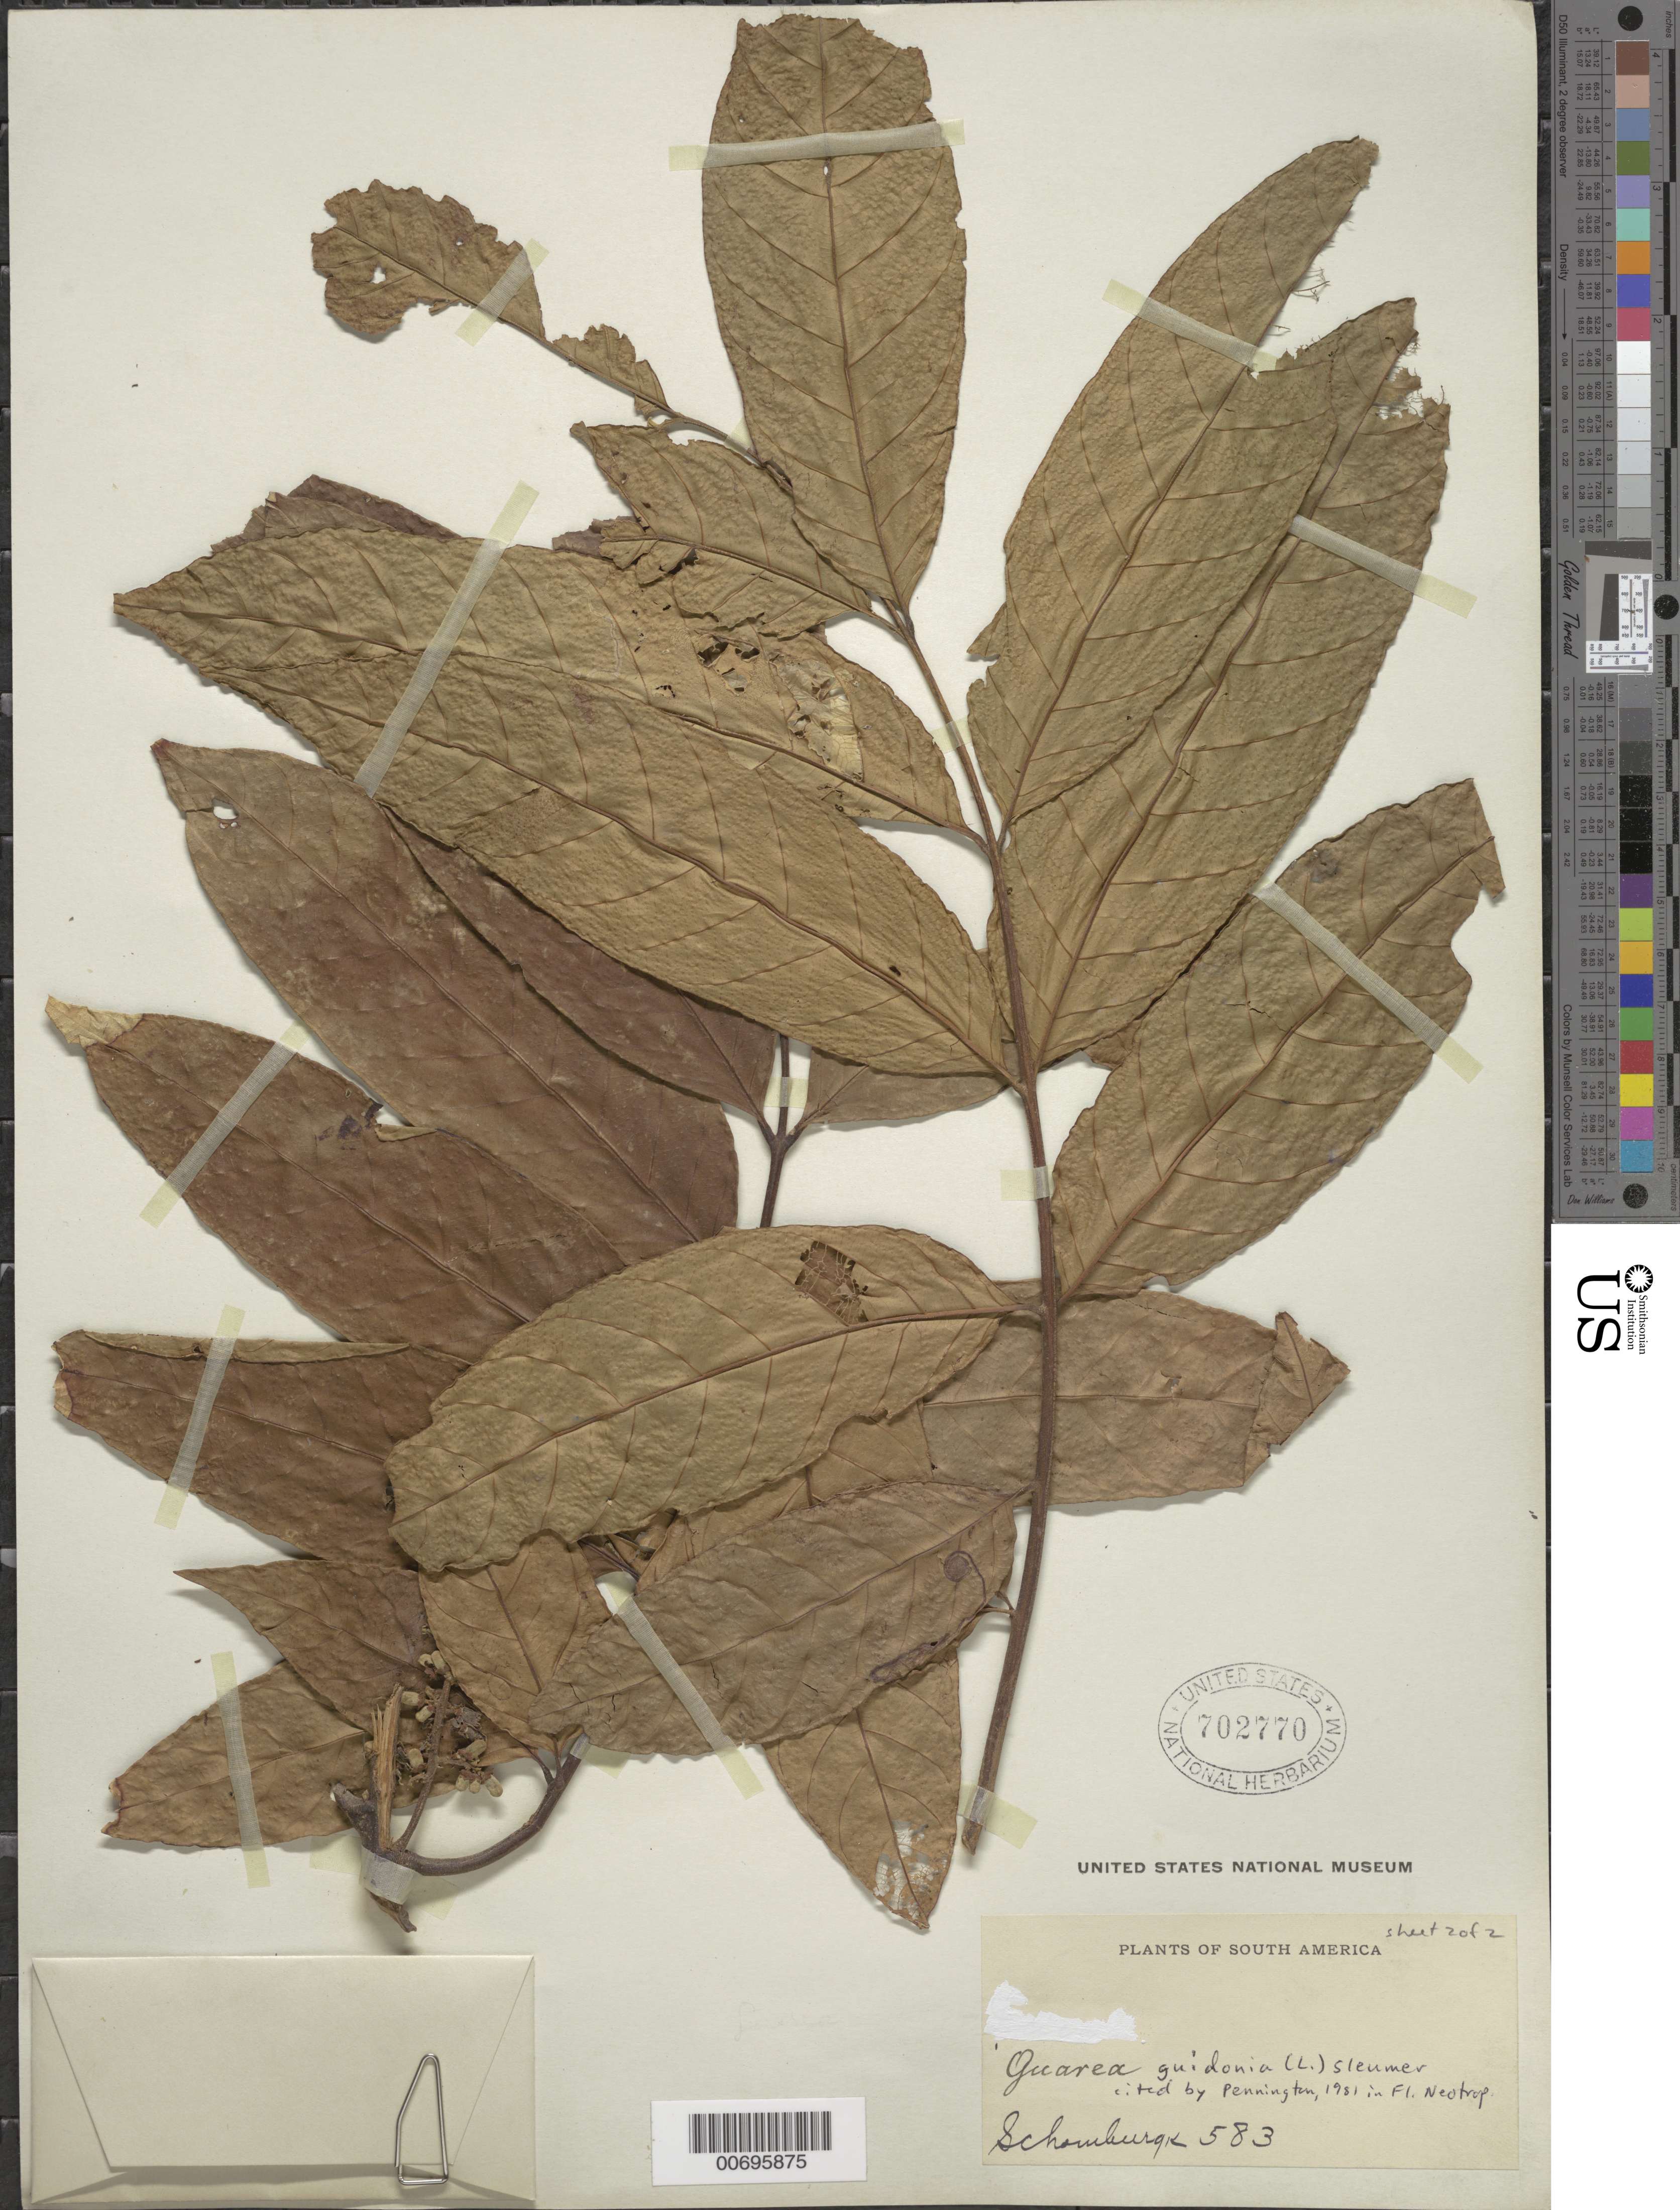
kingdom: Plantae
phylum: Tracheophyta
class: Magnoliopsida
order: Sapindales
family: Meliaceae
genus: Guarea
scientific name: Guarea guidonia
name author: (L.) Sleumer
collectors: -- Schomburgk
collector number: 583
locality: South America.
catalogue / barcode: US 702770